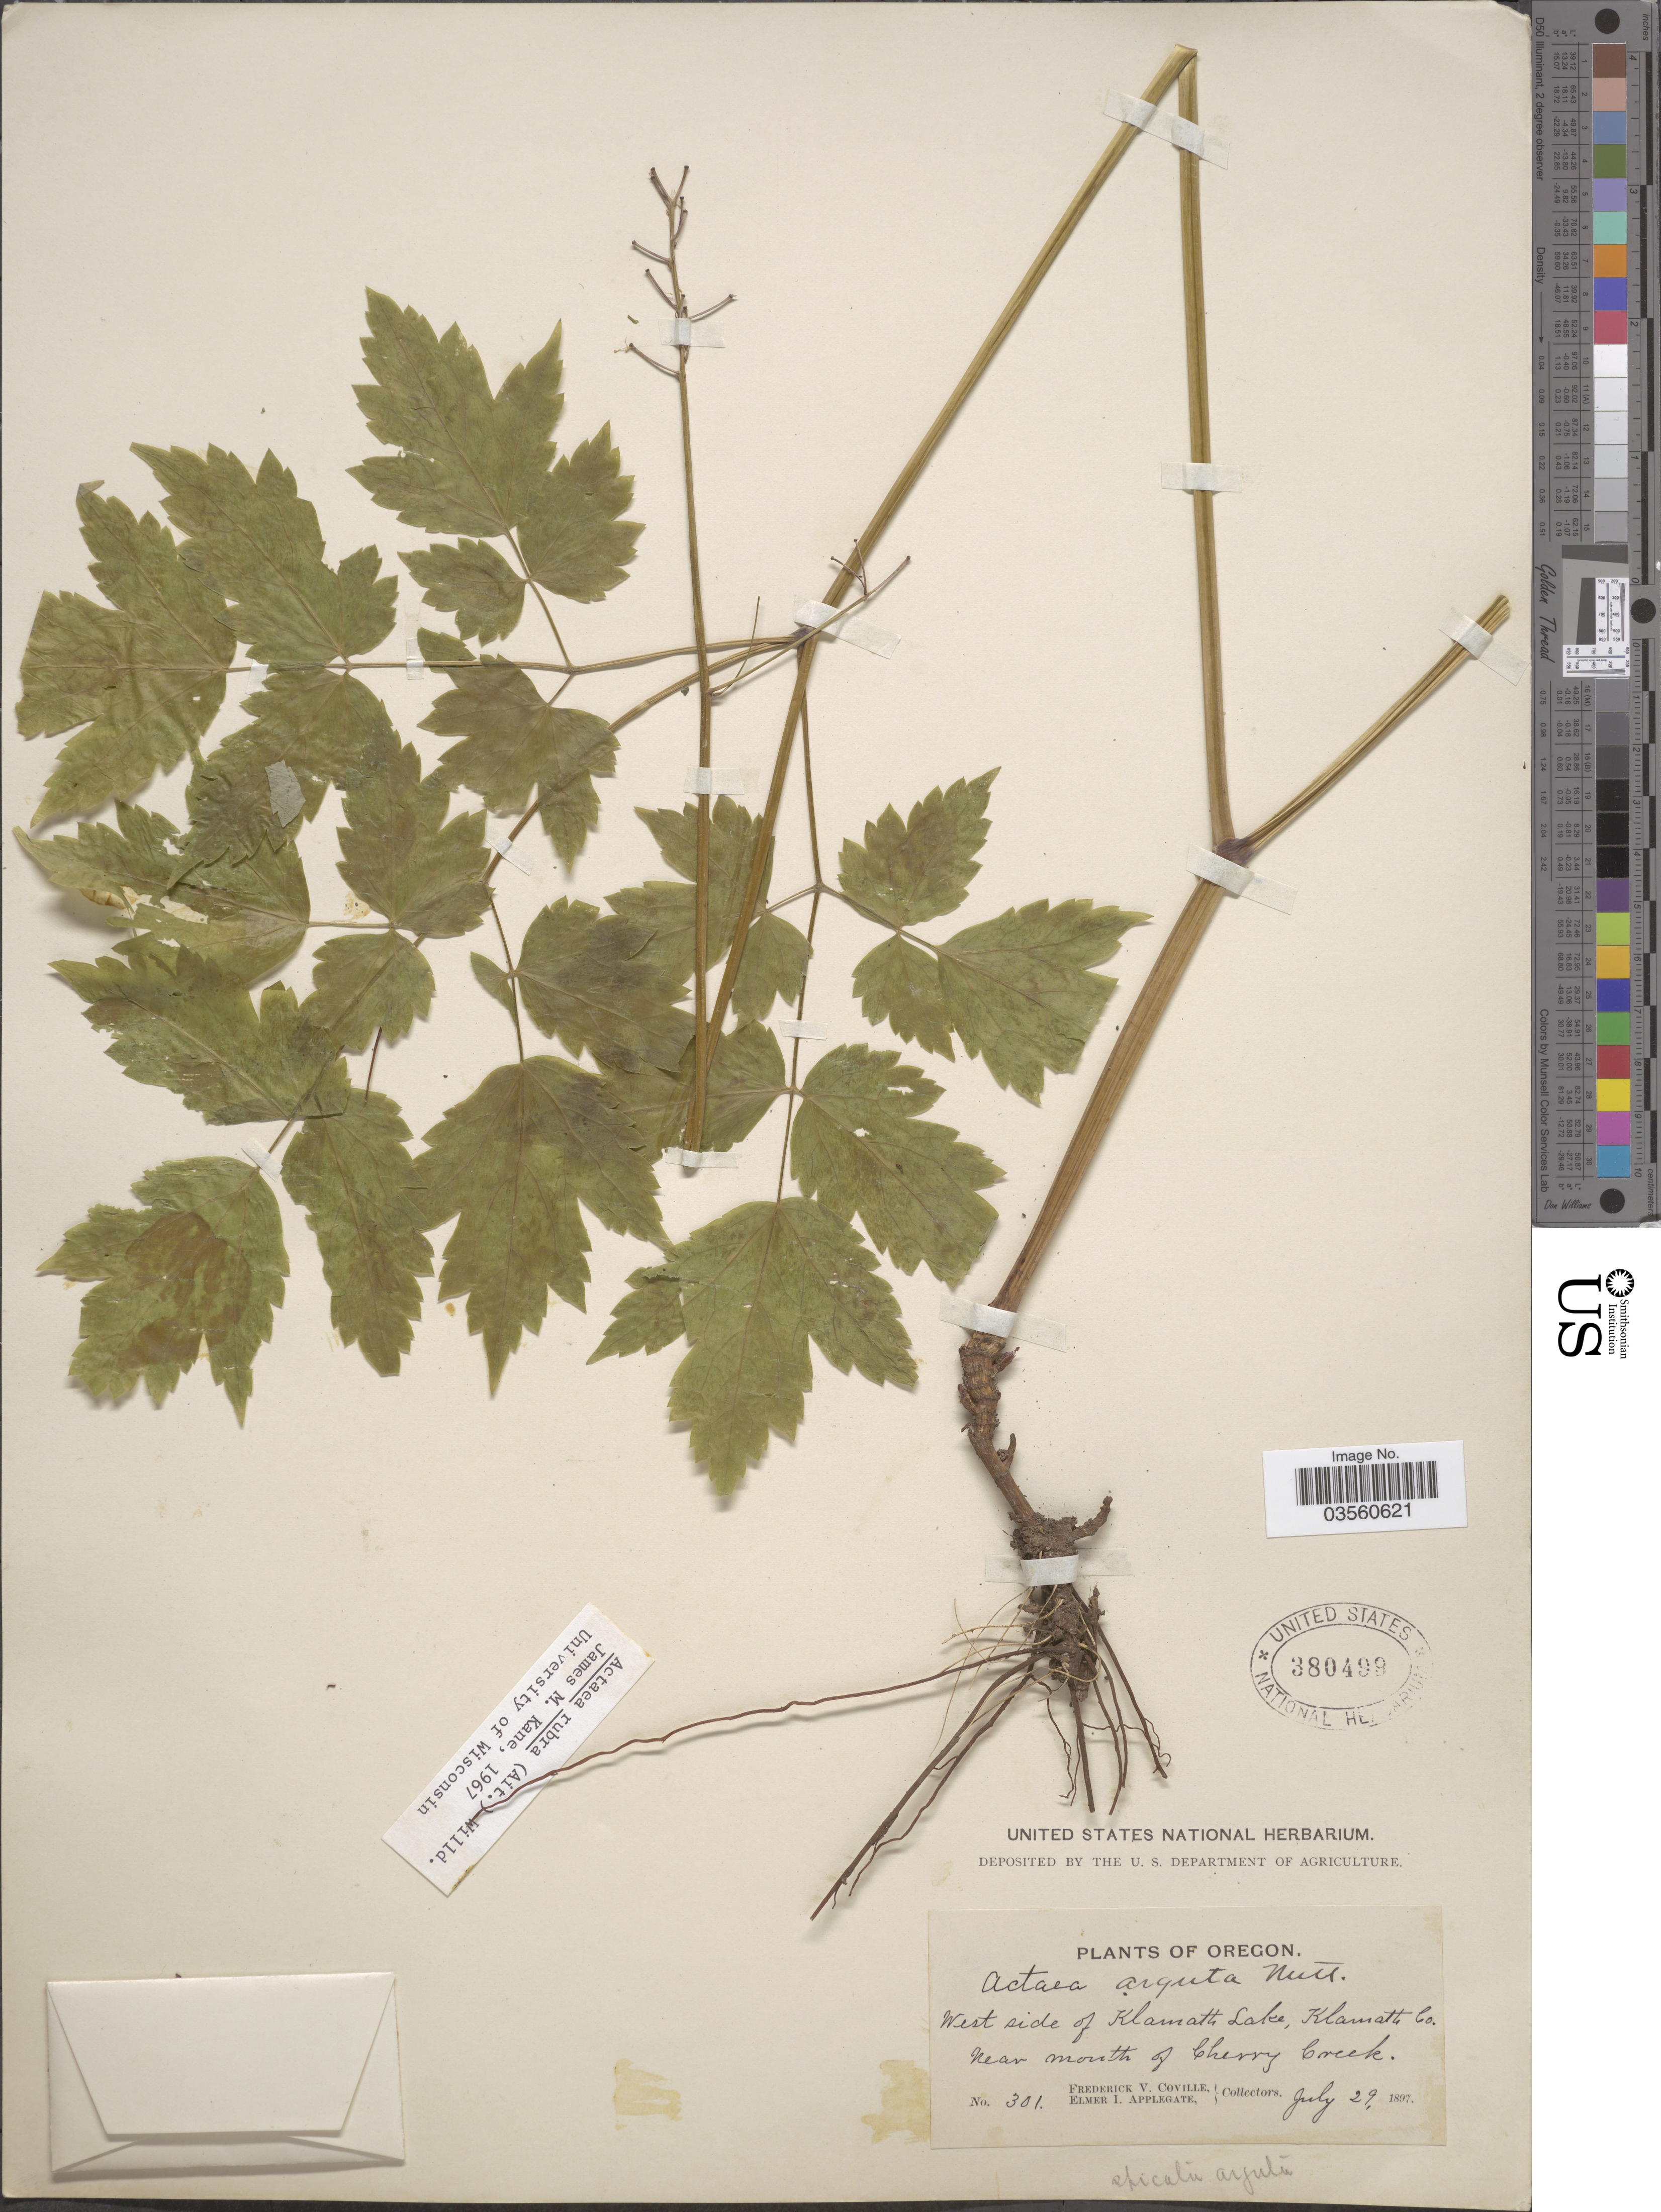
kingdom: Plantae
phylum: Tracheophyta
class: Magnoliopsida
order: Ranunculales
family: Ranunculaceae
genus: Actaea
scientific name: Actaea rubra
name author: (Aiton) Willd.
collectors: F. V. Coville & E. I. Applegate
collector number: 301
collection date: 1897-07-29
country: United States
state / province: Oregon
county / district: Klamath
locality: West side of Klamath Lake, Klamath Co. Near mouth of Cherry Creek.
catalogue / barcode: US 380499